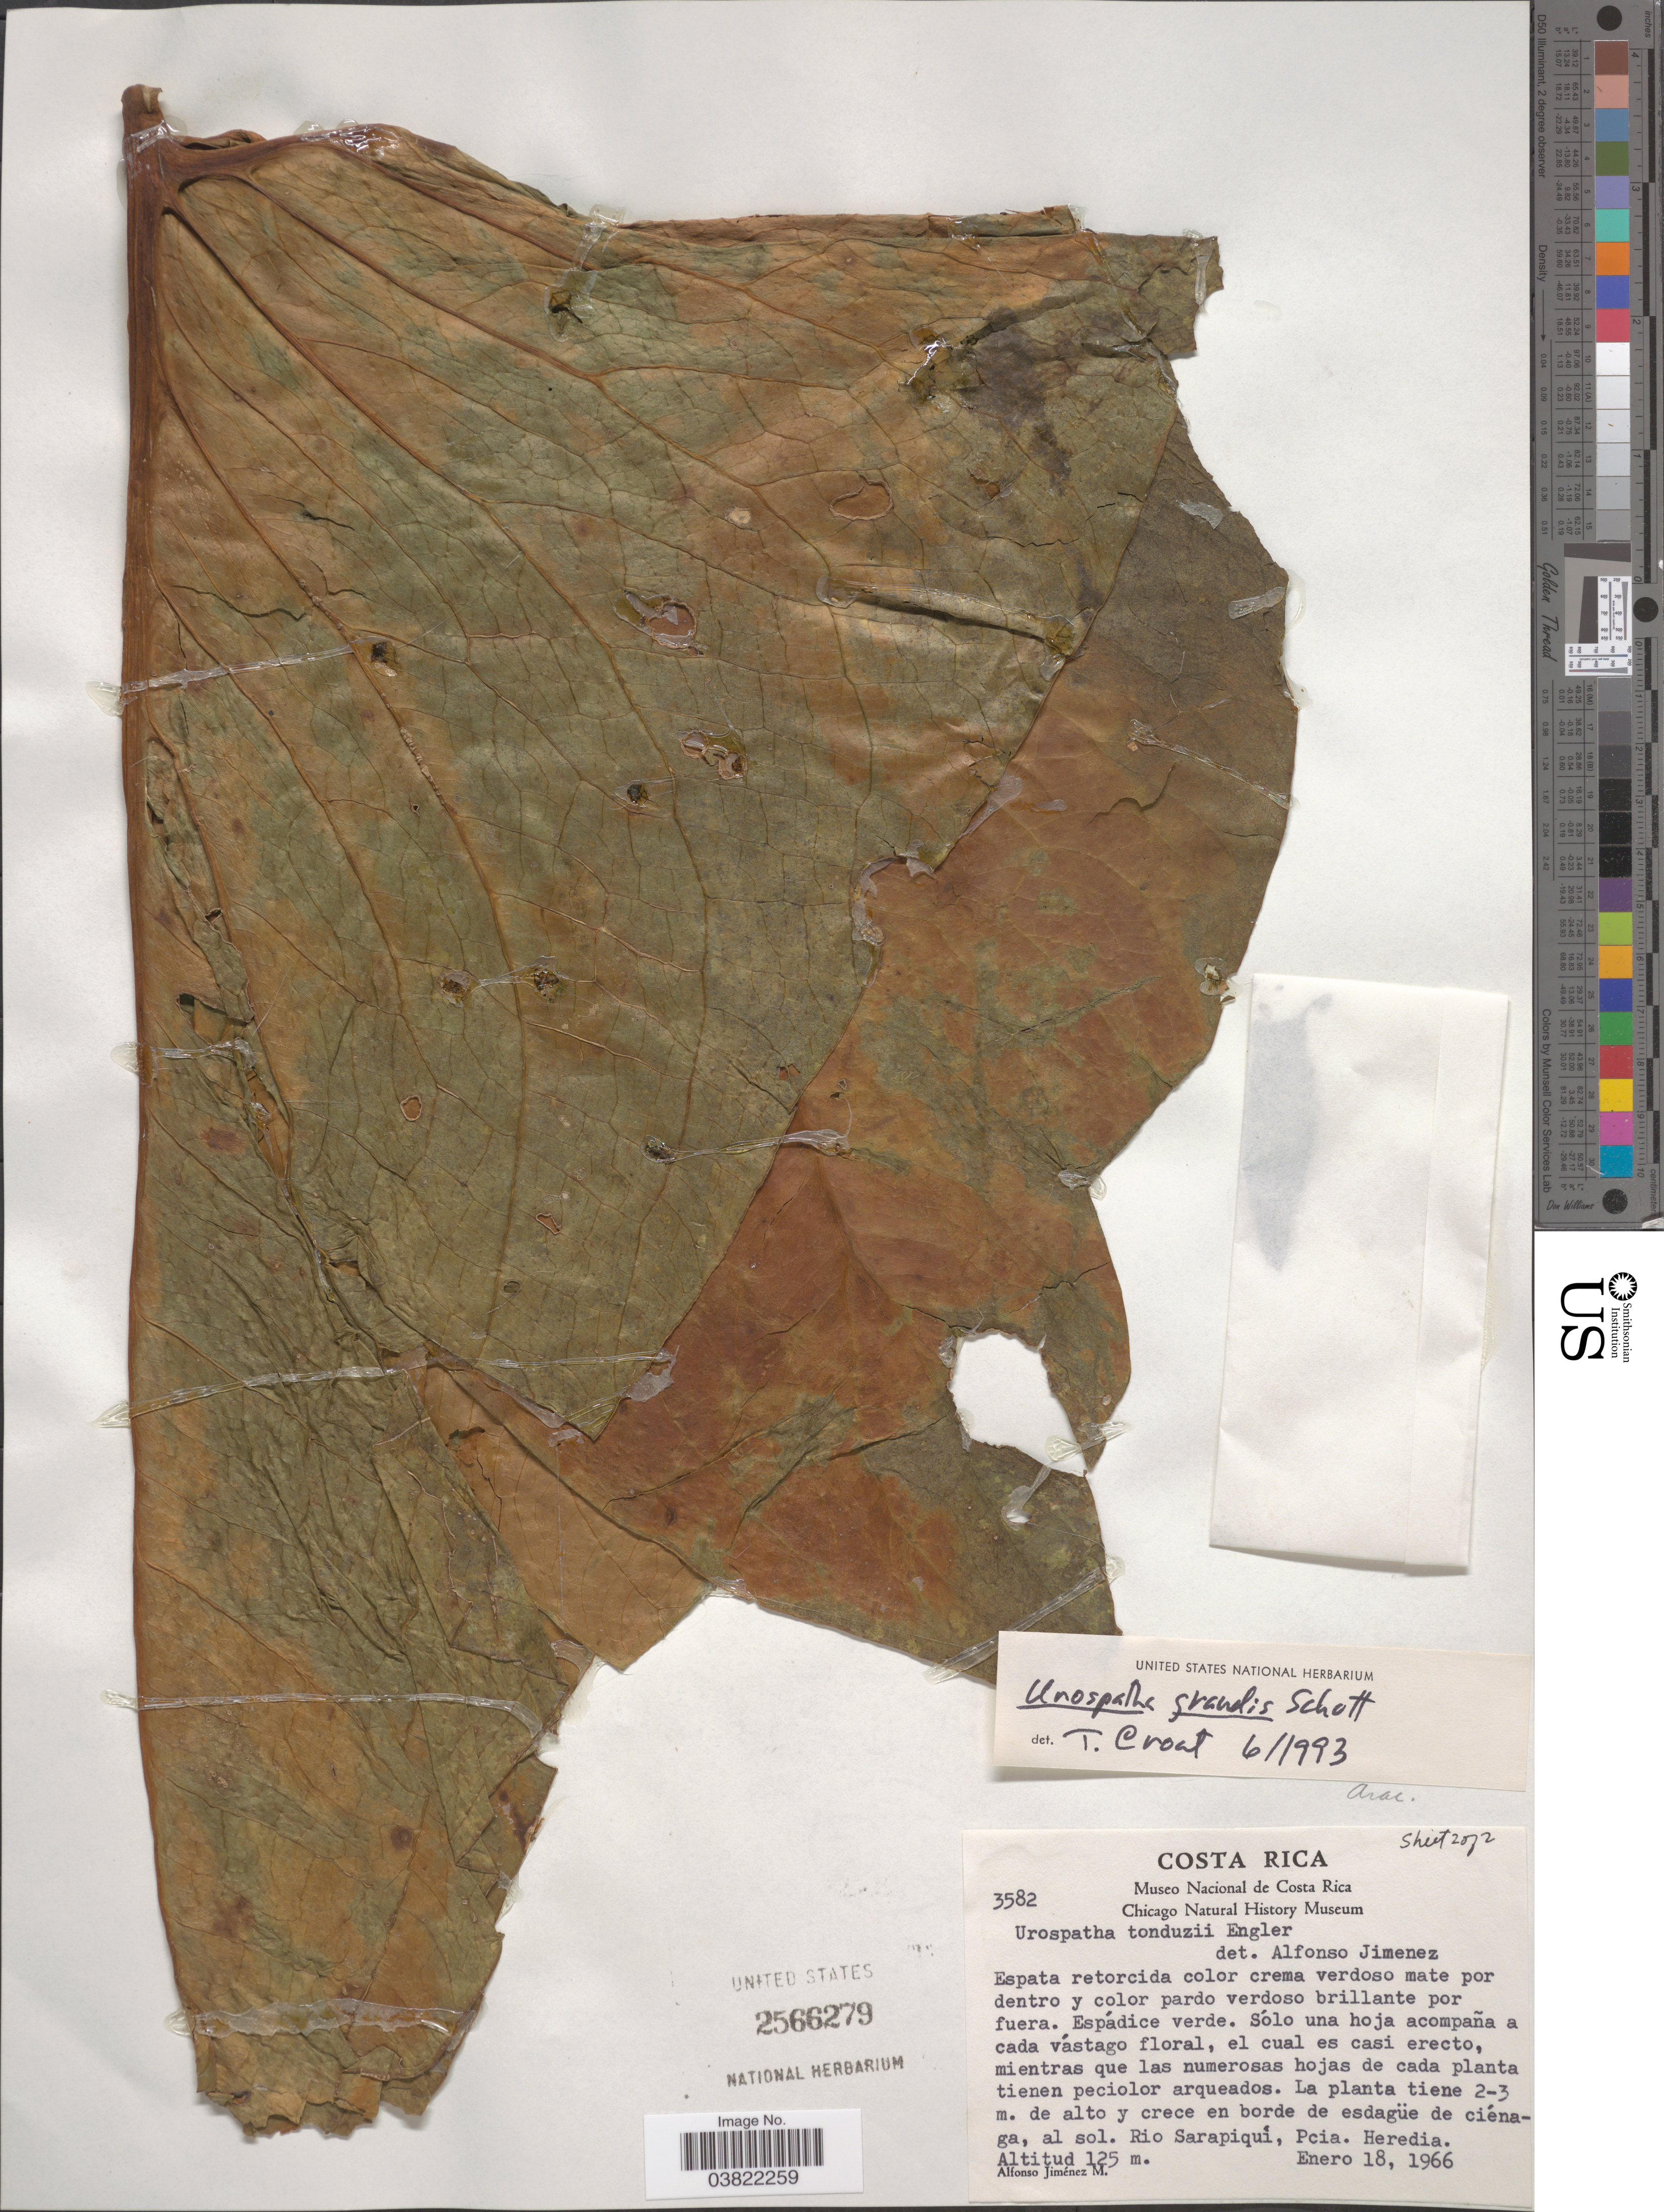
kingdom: Plantae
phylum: Tracheophyta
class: Liliopsida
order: Alismatales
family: Araceae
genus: Urospatha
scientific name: Urospatha grandis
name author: Schott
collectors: A. Jimenez M.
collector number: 3582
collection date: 1966-01-18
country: Costa Rica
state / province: Heredia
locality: Rio Sarapiquí, Pcia. Heredia.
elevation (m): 125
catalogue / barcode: US 2566279